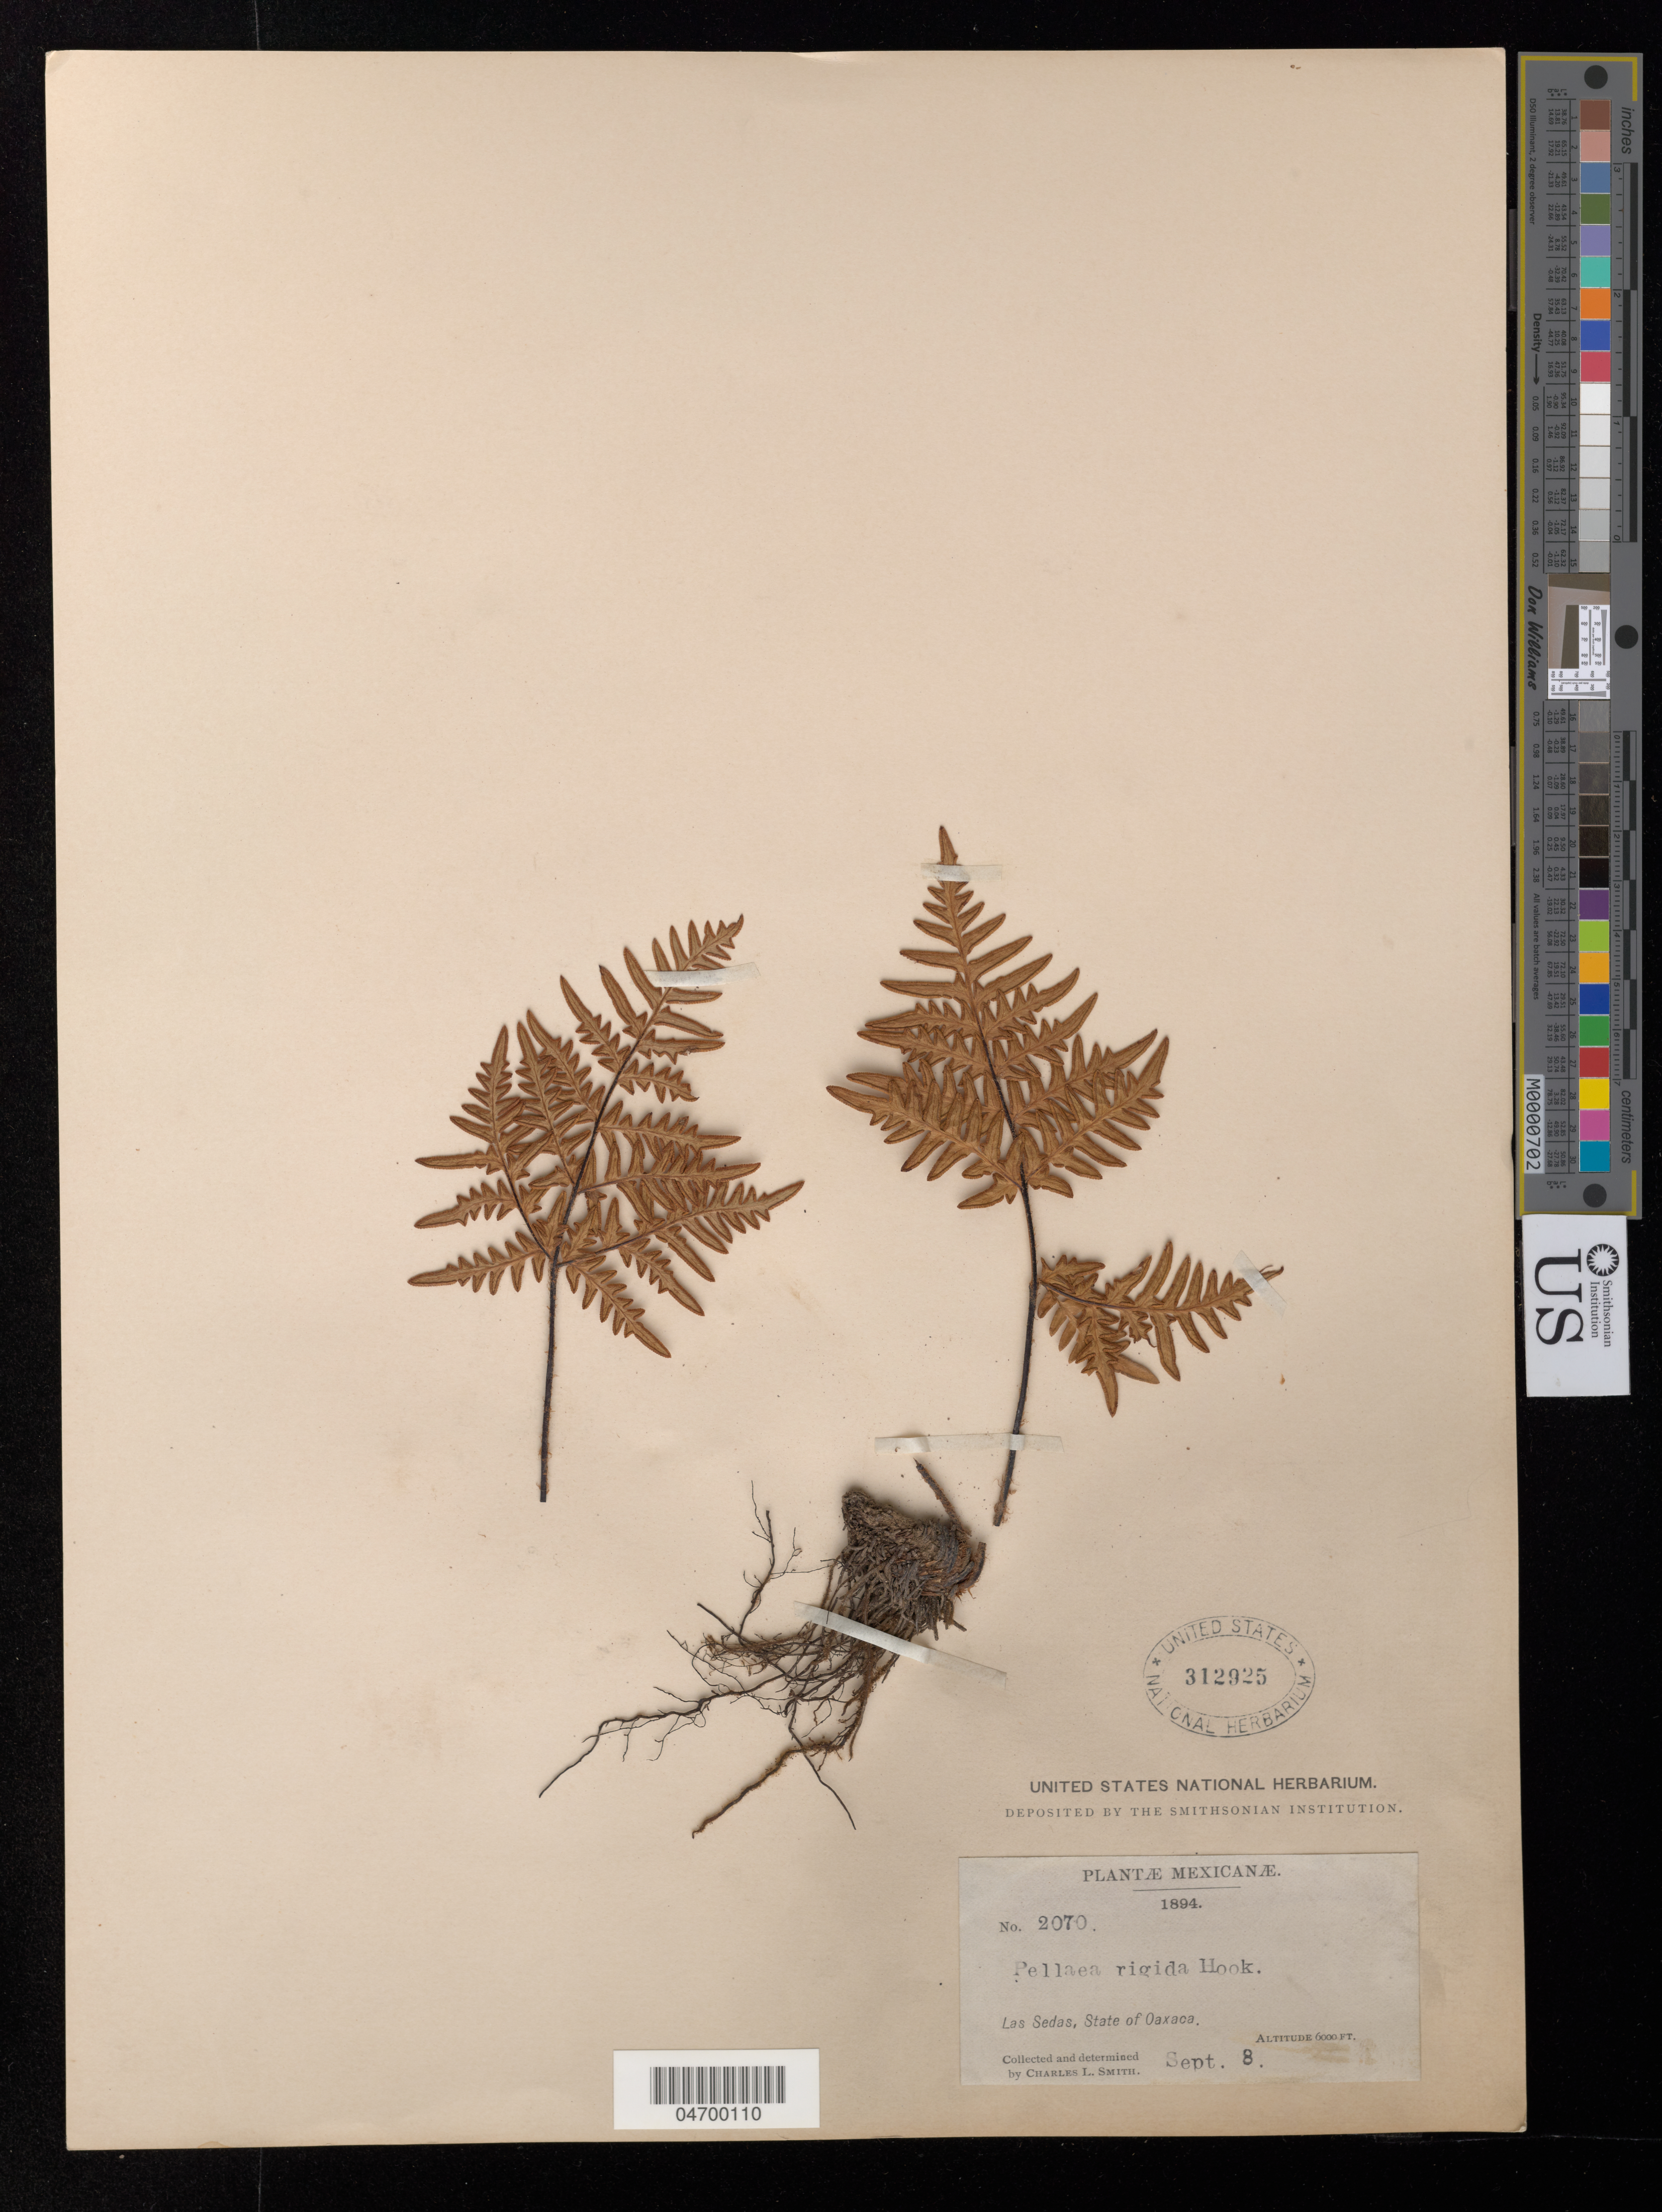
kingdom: Plantae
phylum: Tracheophyta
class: Polypodiopsida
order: Polypodiales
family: Pteridaceae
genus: Pellaea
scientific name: Pellaea rigida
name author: (Sw.) Hook. f.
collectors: C. L. Smith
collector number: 2070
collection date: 1894-09-08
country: Mexico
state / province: Oaxaca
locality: Las Sedas.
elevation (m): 1829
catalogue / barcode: US 312925